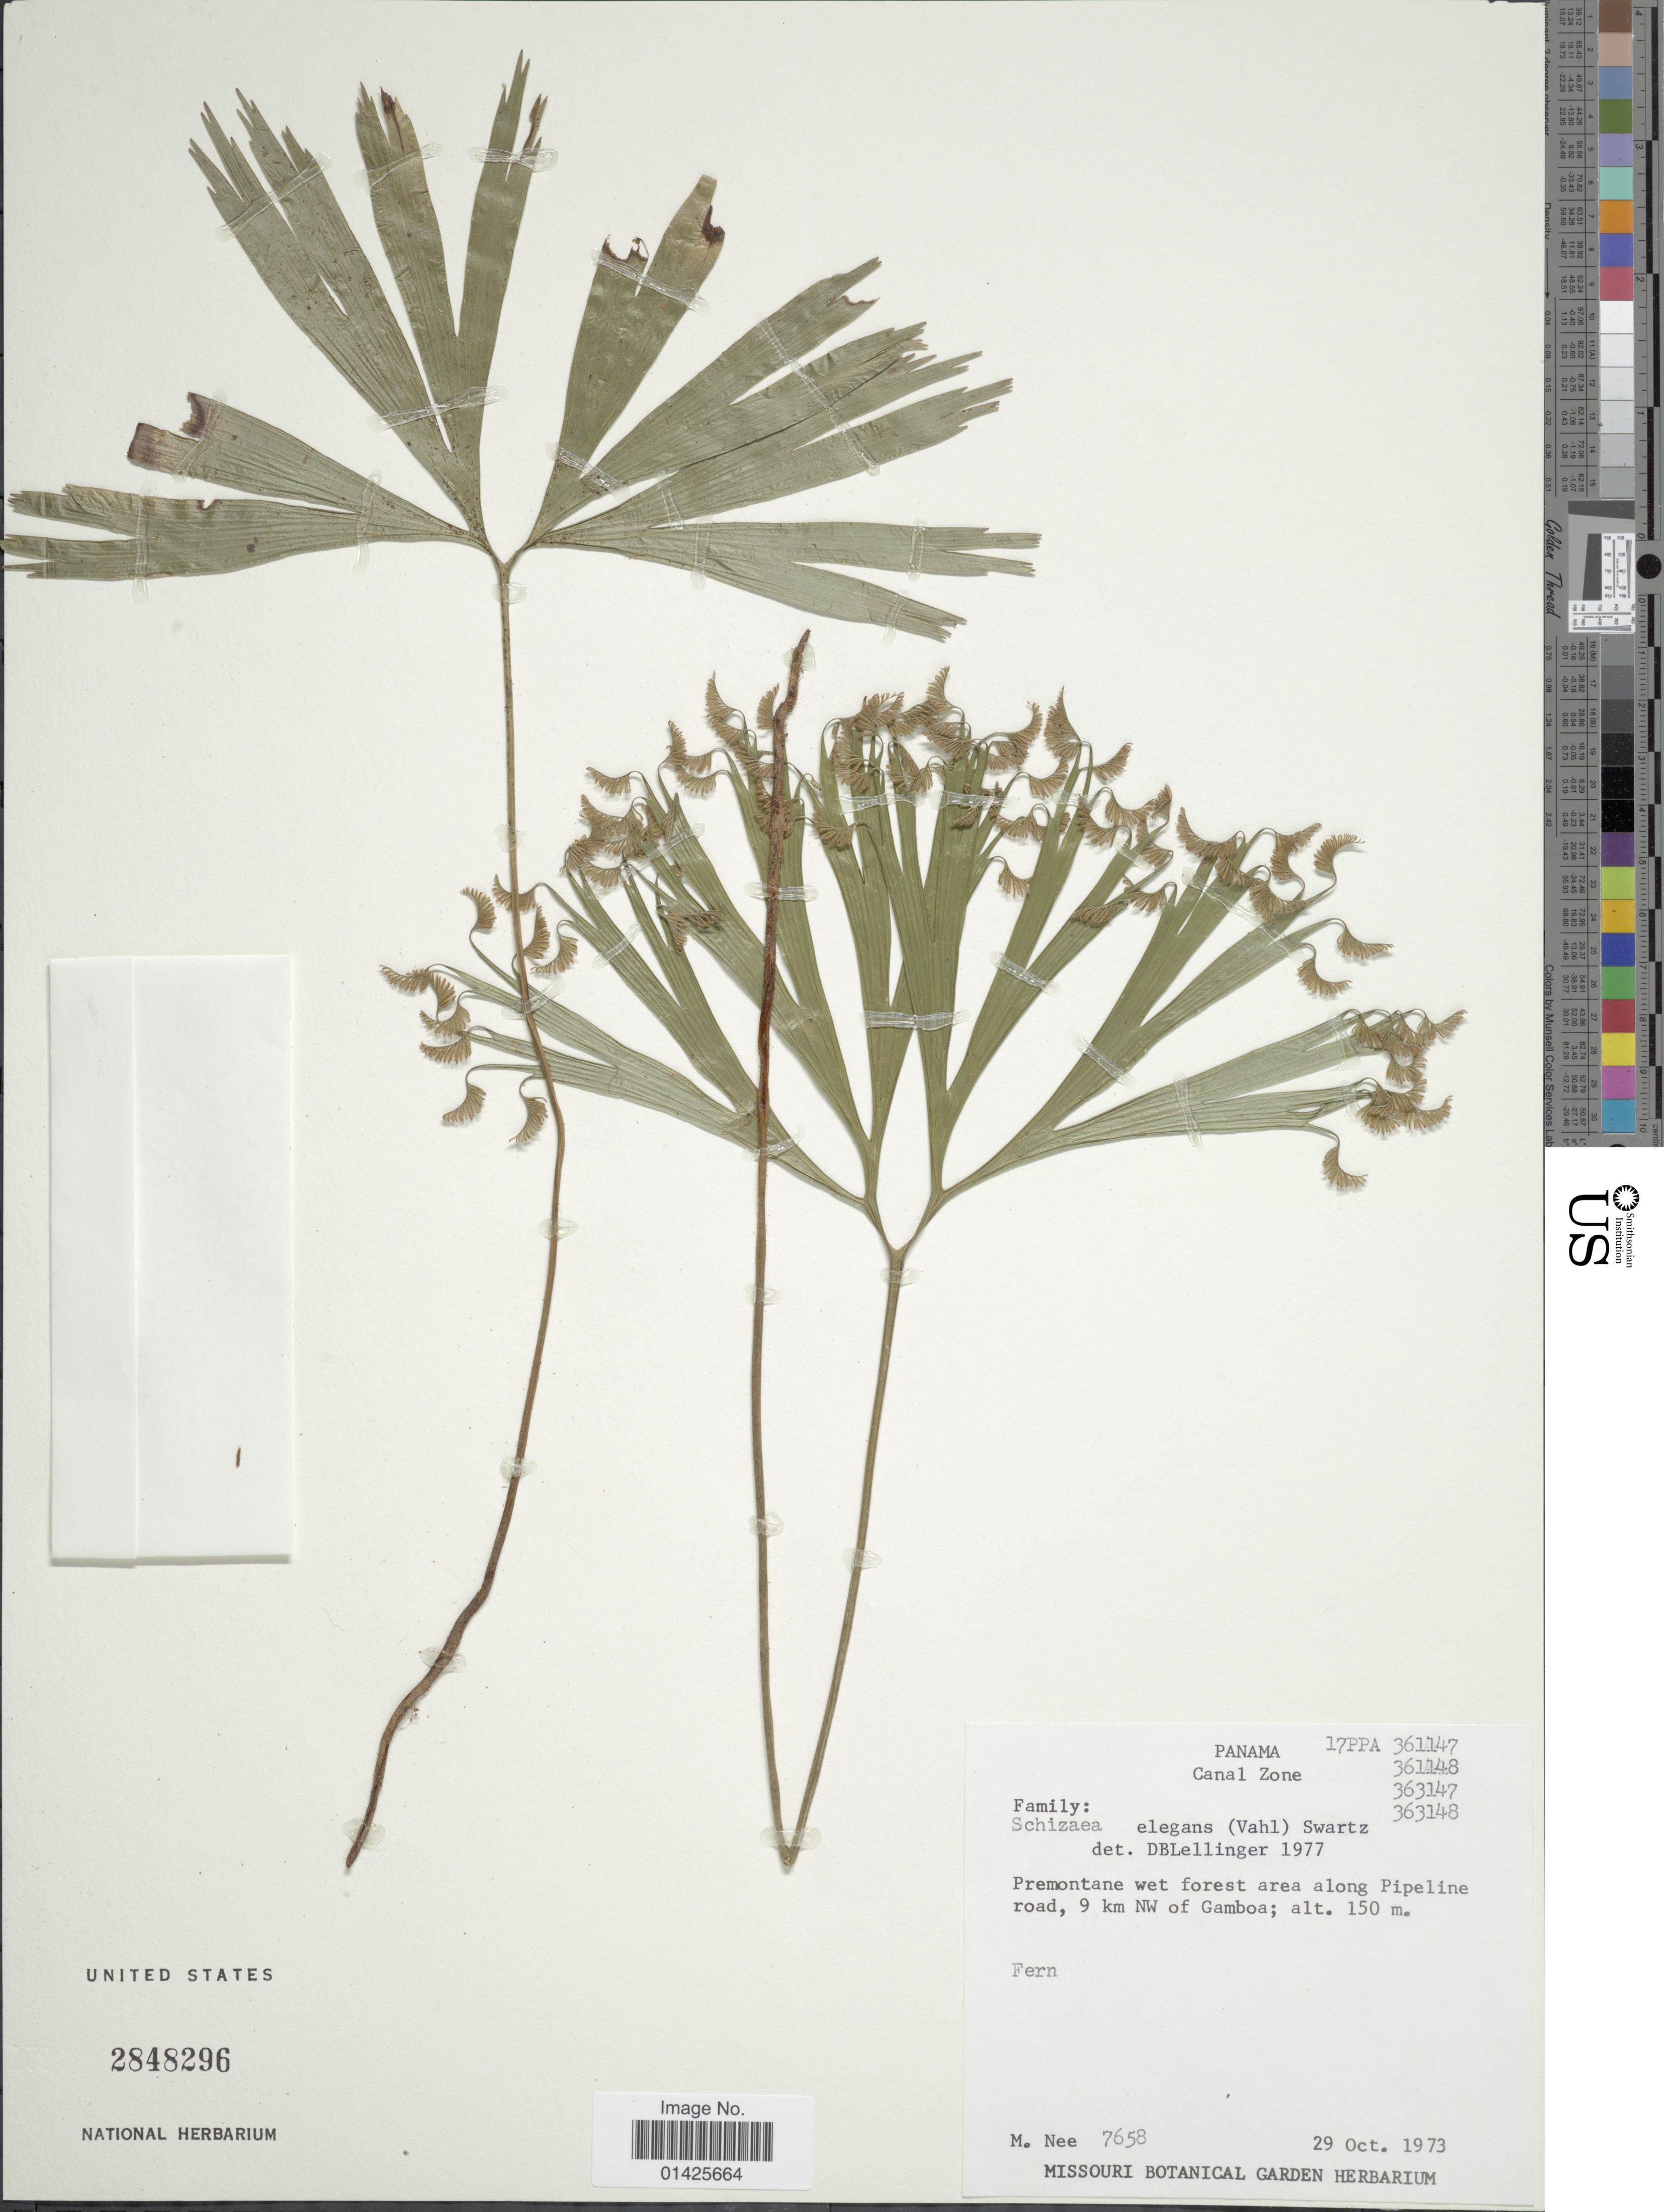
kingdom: Plantae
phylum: Tracheophyta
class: Polypodiopsida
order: Schizaeales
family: Schizaeaceae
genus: Schizaea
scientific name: Schizaea elegans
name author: (Vahl) Sw.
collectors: M. Nee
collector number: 7658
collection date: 1973-10-28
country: Panama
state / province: Colón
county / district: Canal Zone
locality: Premontane wet forest area along Pipeline road, 9 km NW of Gamboa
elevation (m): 150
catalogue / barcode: US 2848296